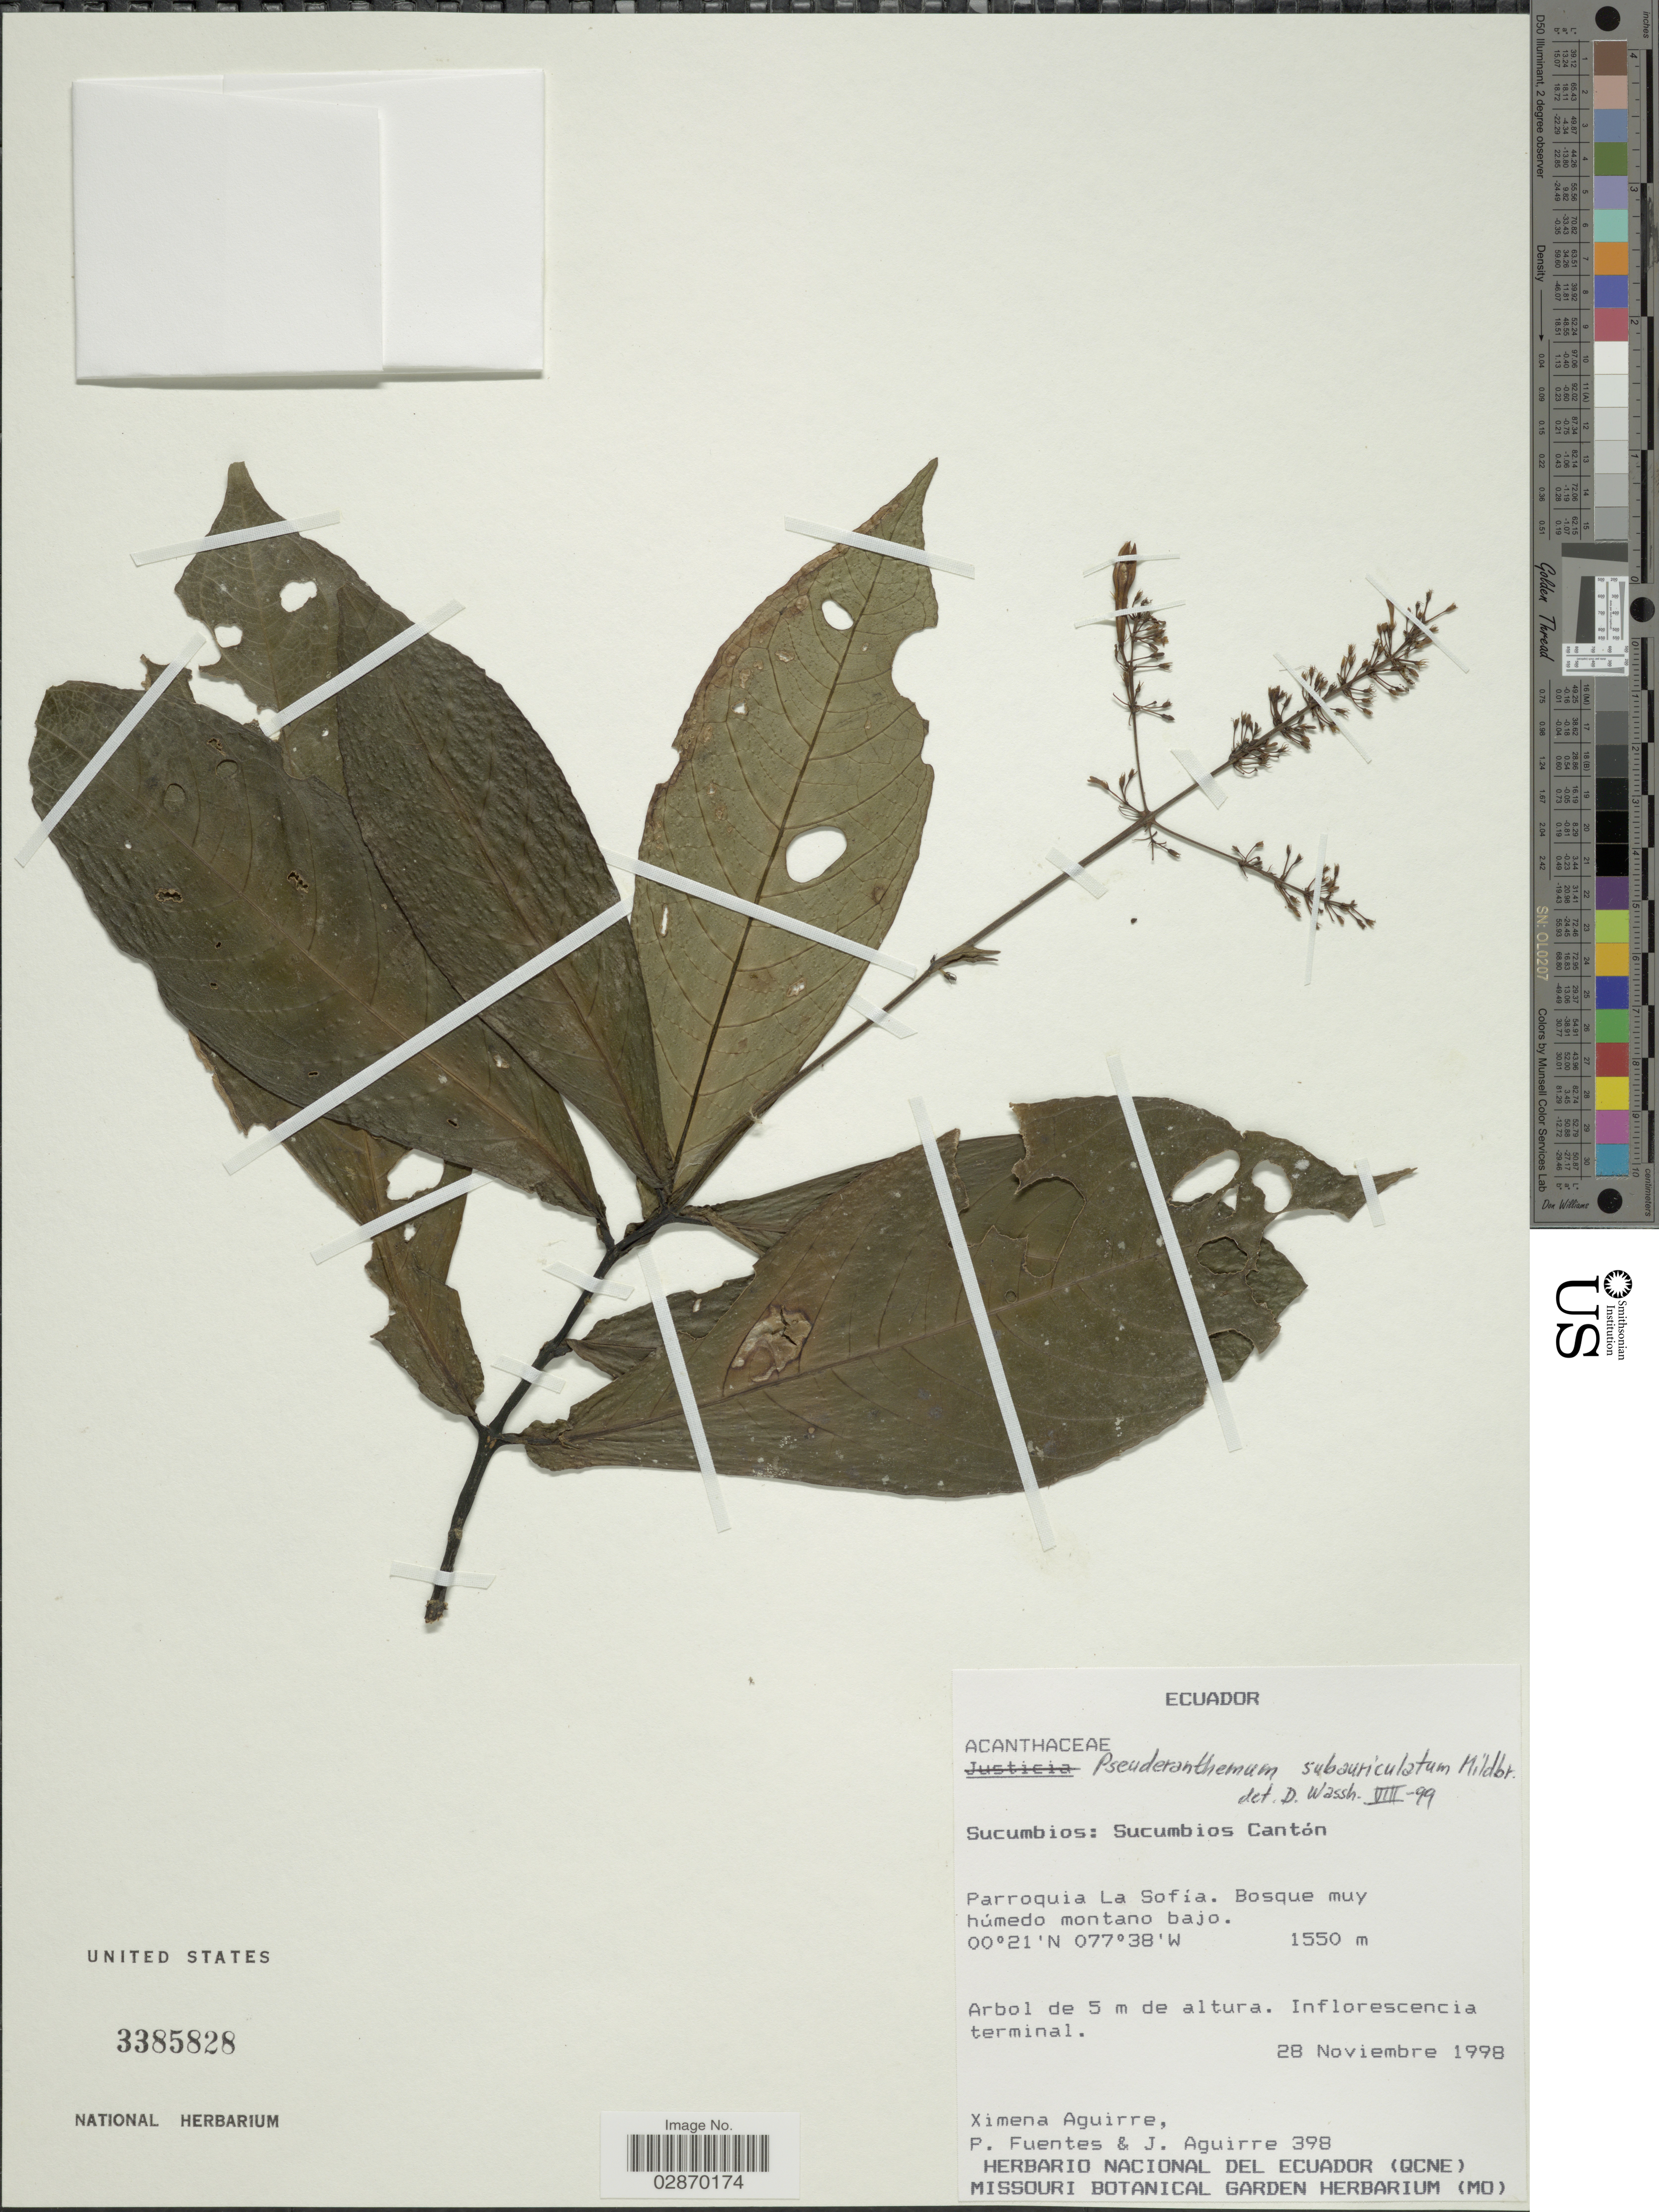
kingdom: Plantae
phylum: Tracheophyta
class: Magnoliopsida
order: Lamiales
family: Acanthaceae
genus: Pseuderanthemum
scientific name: Pseuderanthemum subauriculatum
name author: Mildbr.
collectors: X. Aguirre, P. Fuentes & J. Aguirre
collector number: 398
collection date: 1998-11-28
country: Ecuador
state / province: Sucumbíos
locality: Sucumbíos Cantón. Parroquia La Sofía.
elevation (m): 1550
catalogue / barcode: US 3385828